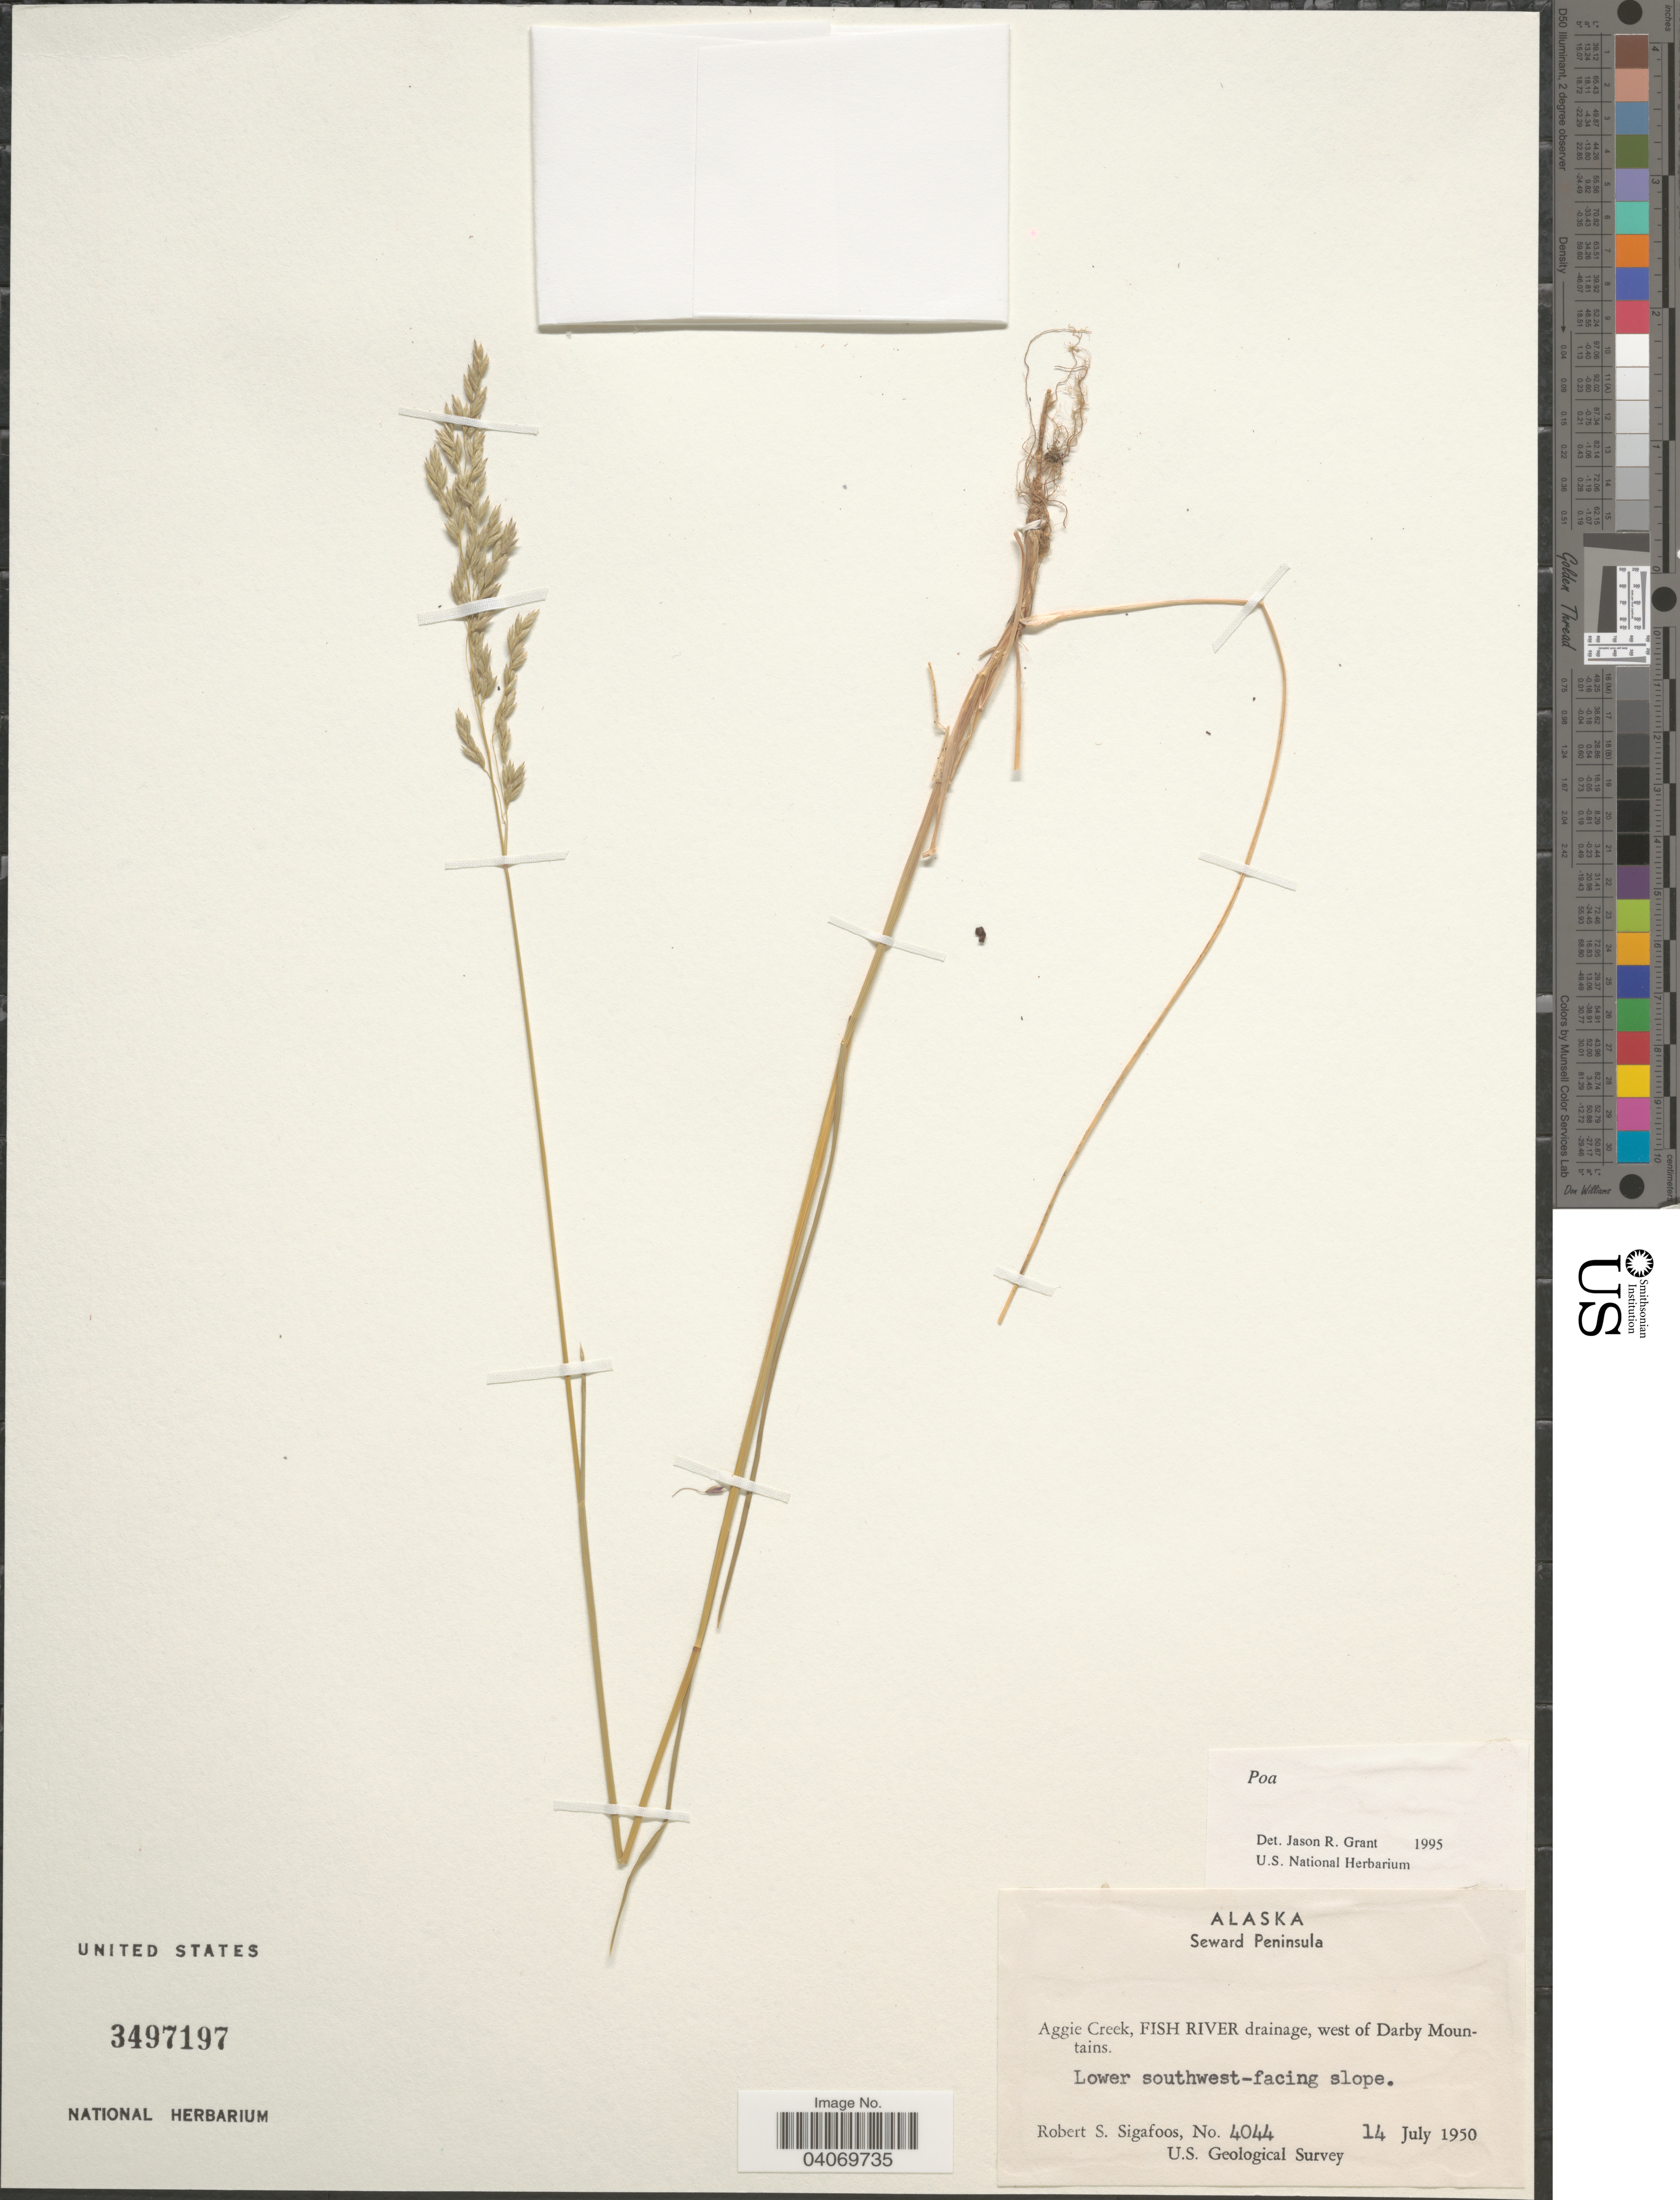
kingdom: Plantae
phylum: Tracheophyta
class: Liliopsida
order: Poales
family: Poaceae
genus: Poa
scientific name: Poa sp.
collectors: R. Sigafoos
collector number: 4044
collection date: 1950-07-14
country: United States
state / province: Alaska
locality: Seward Peninsula. Aggie Creek, Fish River drainage, west of Darby Mountains. Lower southwest-facing slope. U.S. Geological Survey.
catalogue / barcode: US 3497197